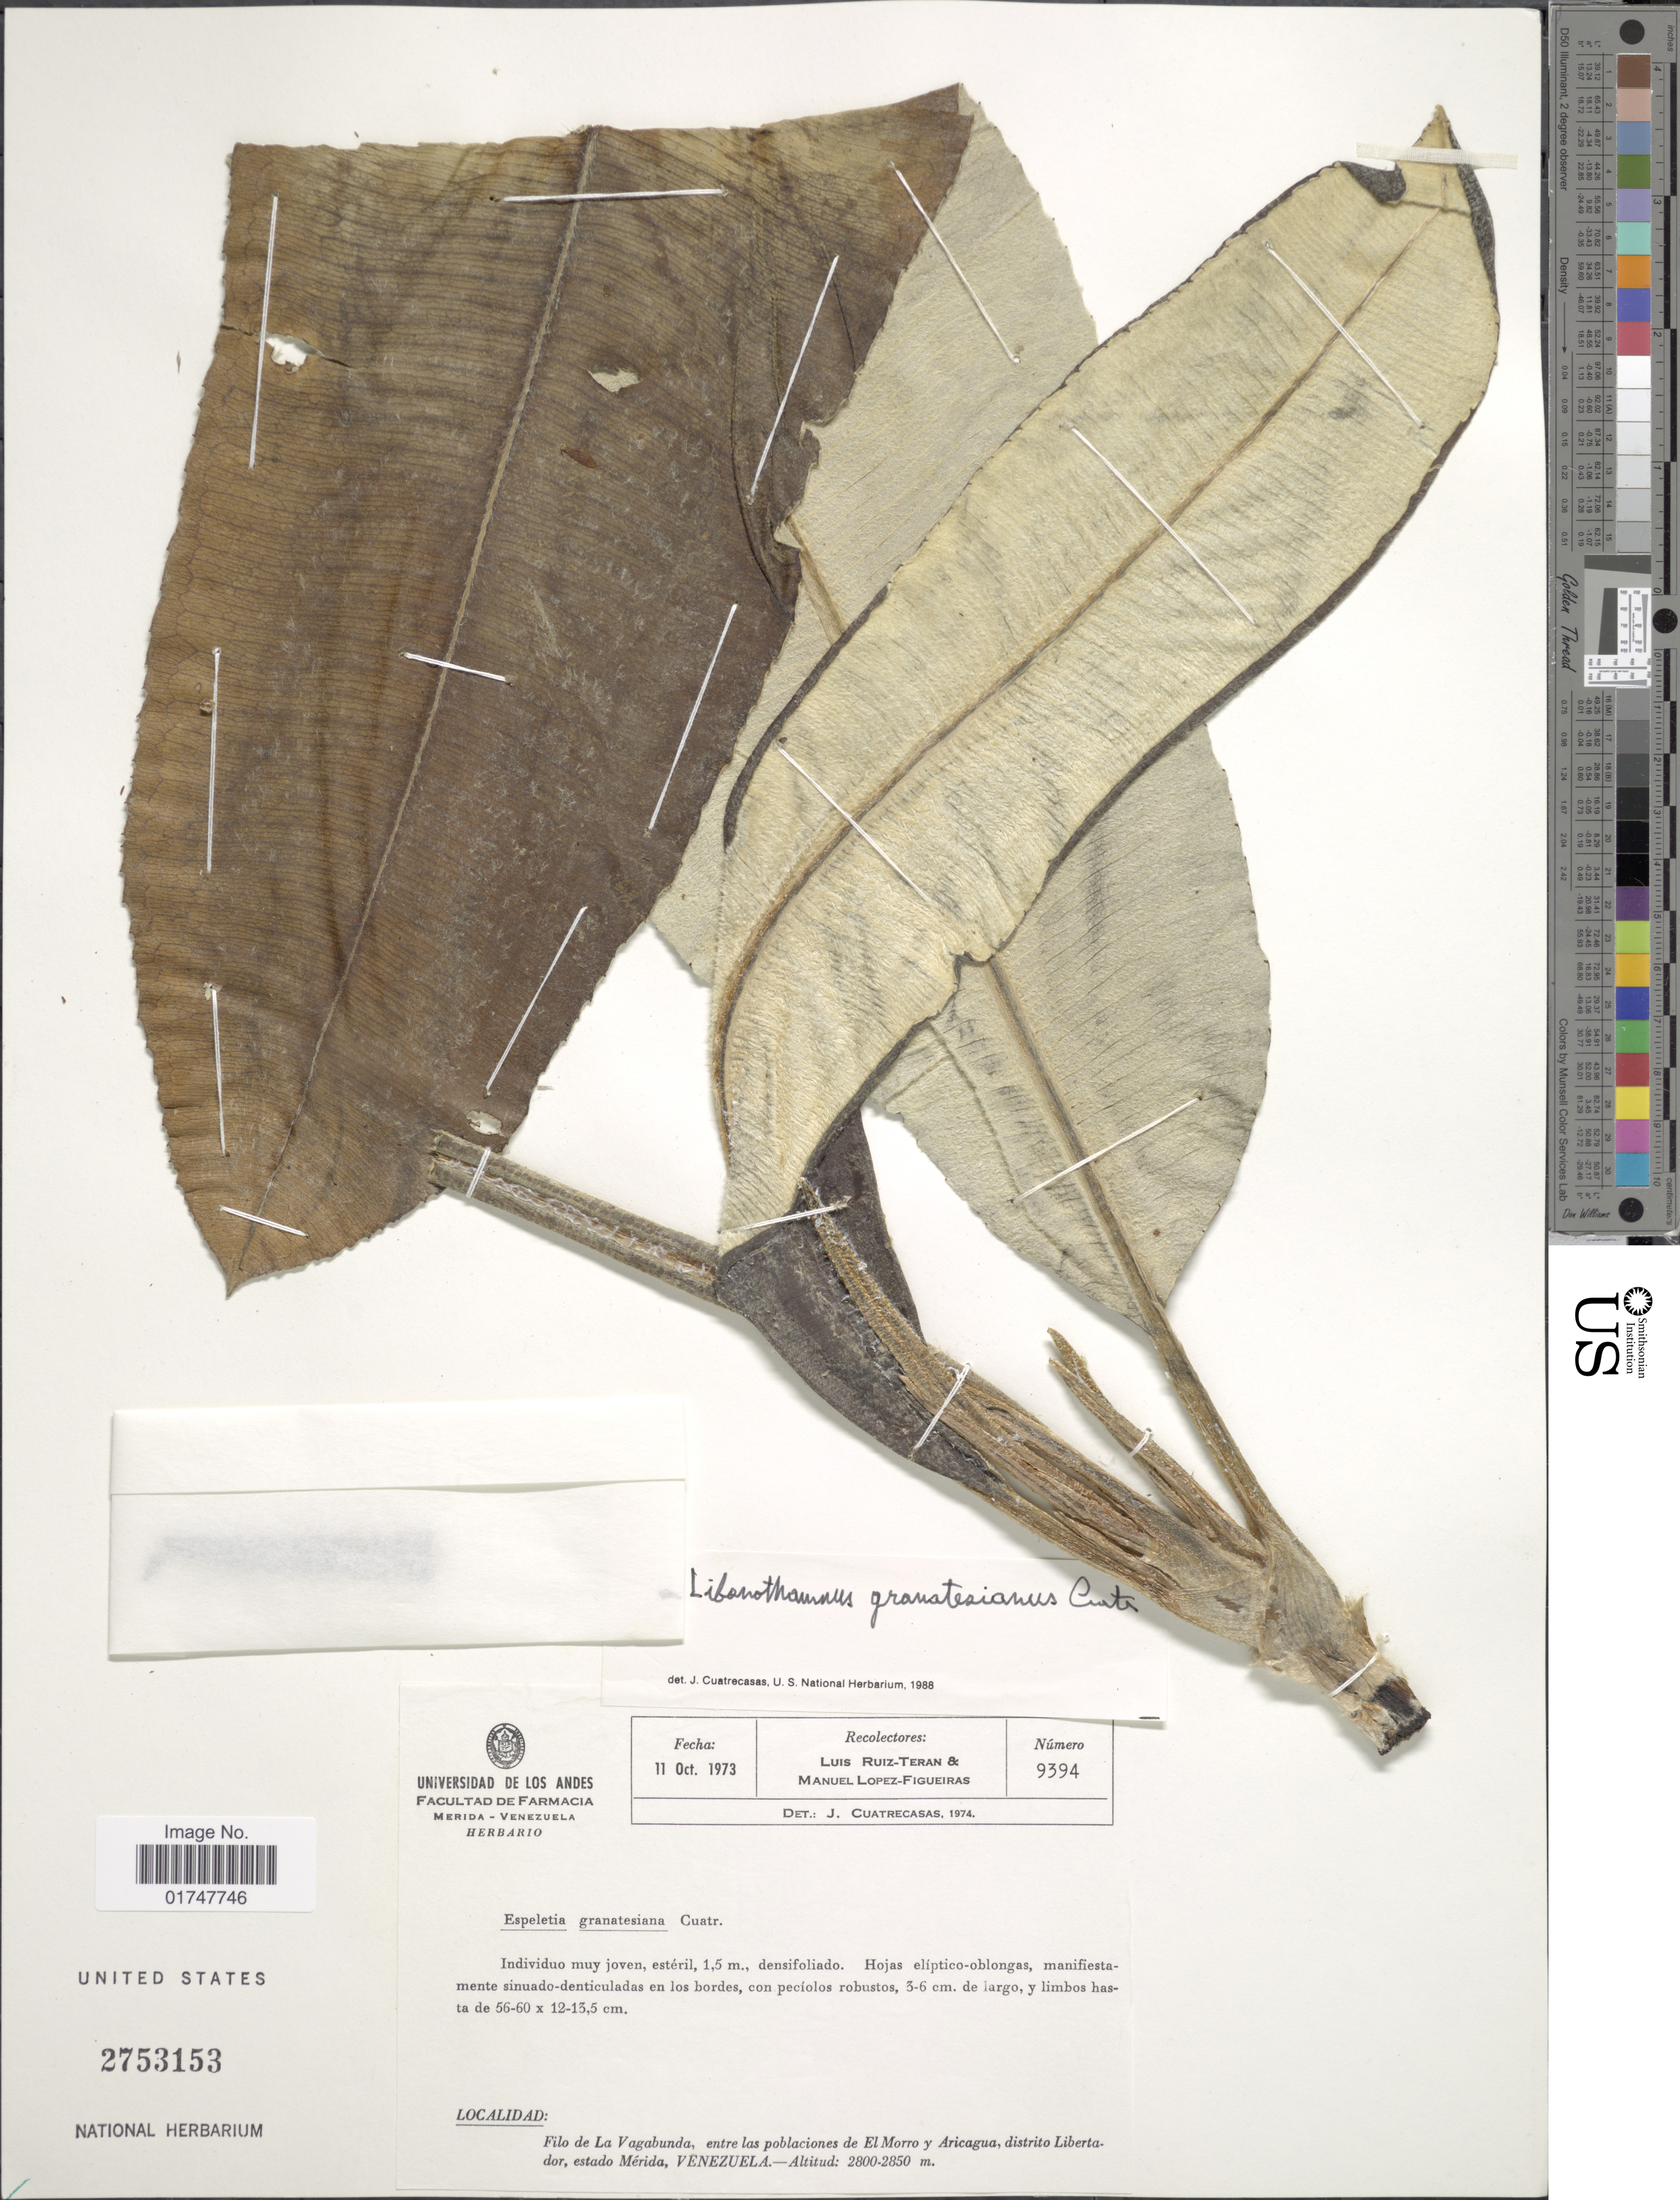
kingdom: Plantae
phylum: Tracheophyta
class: Magnoliopsida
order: Asterales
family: Asteraceae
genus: Libanothamnus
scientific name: Libanothamnus banksiaefolius subsp. granatesianus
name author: (Cuatrec.) Cuatrec.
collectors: L. E. Ruíz-Terán & M. López Figueiras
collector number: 9394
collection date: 1973-10-11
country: Venezuela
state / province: Mérida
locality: Filo de La Vagabunda, entre las poblaciones de El Morro y Aricagua, distrito Libertador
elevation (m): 2800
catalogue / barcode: US 2753153